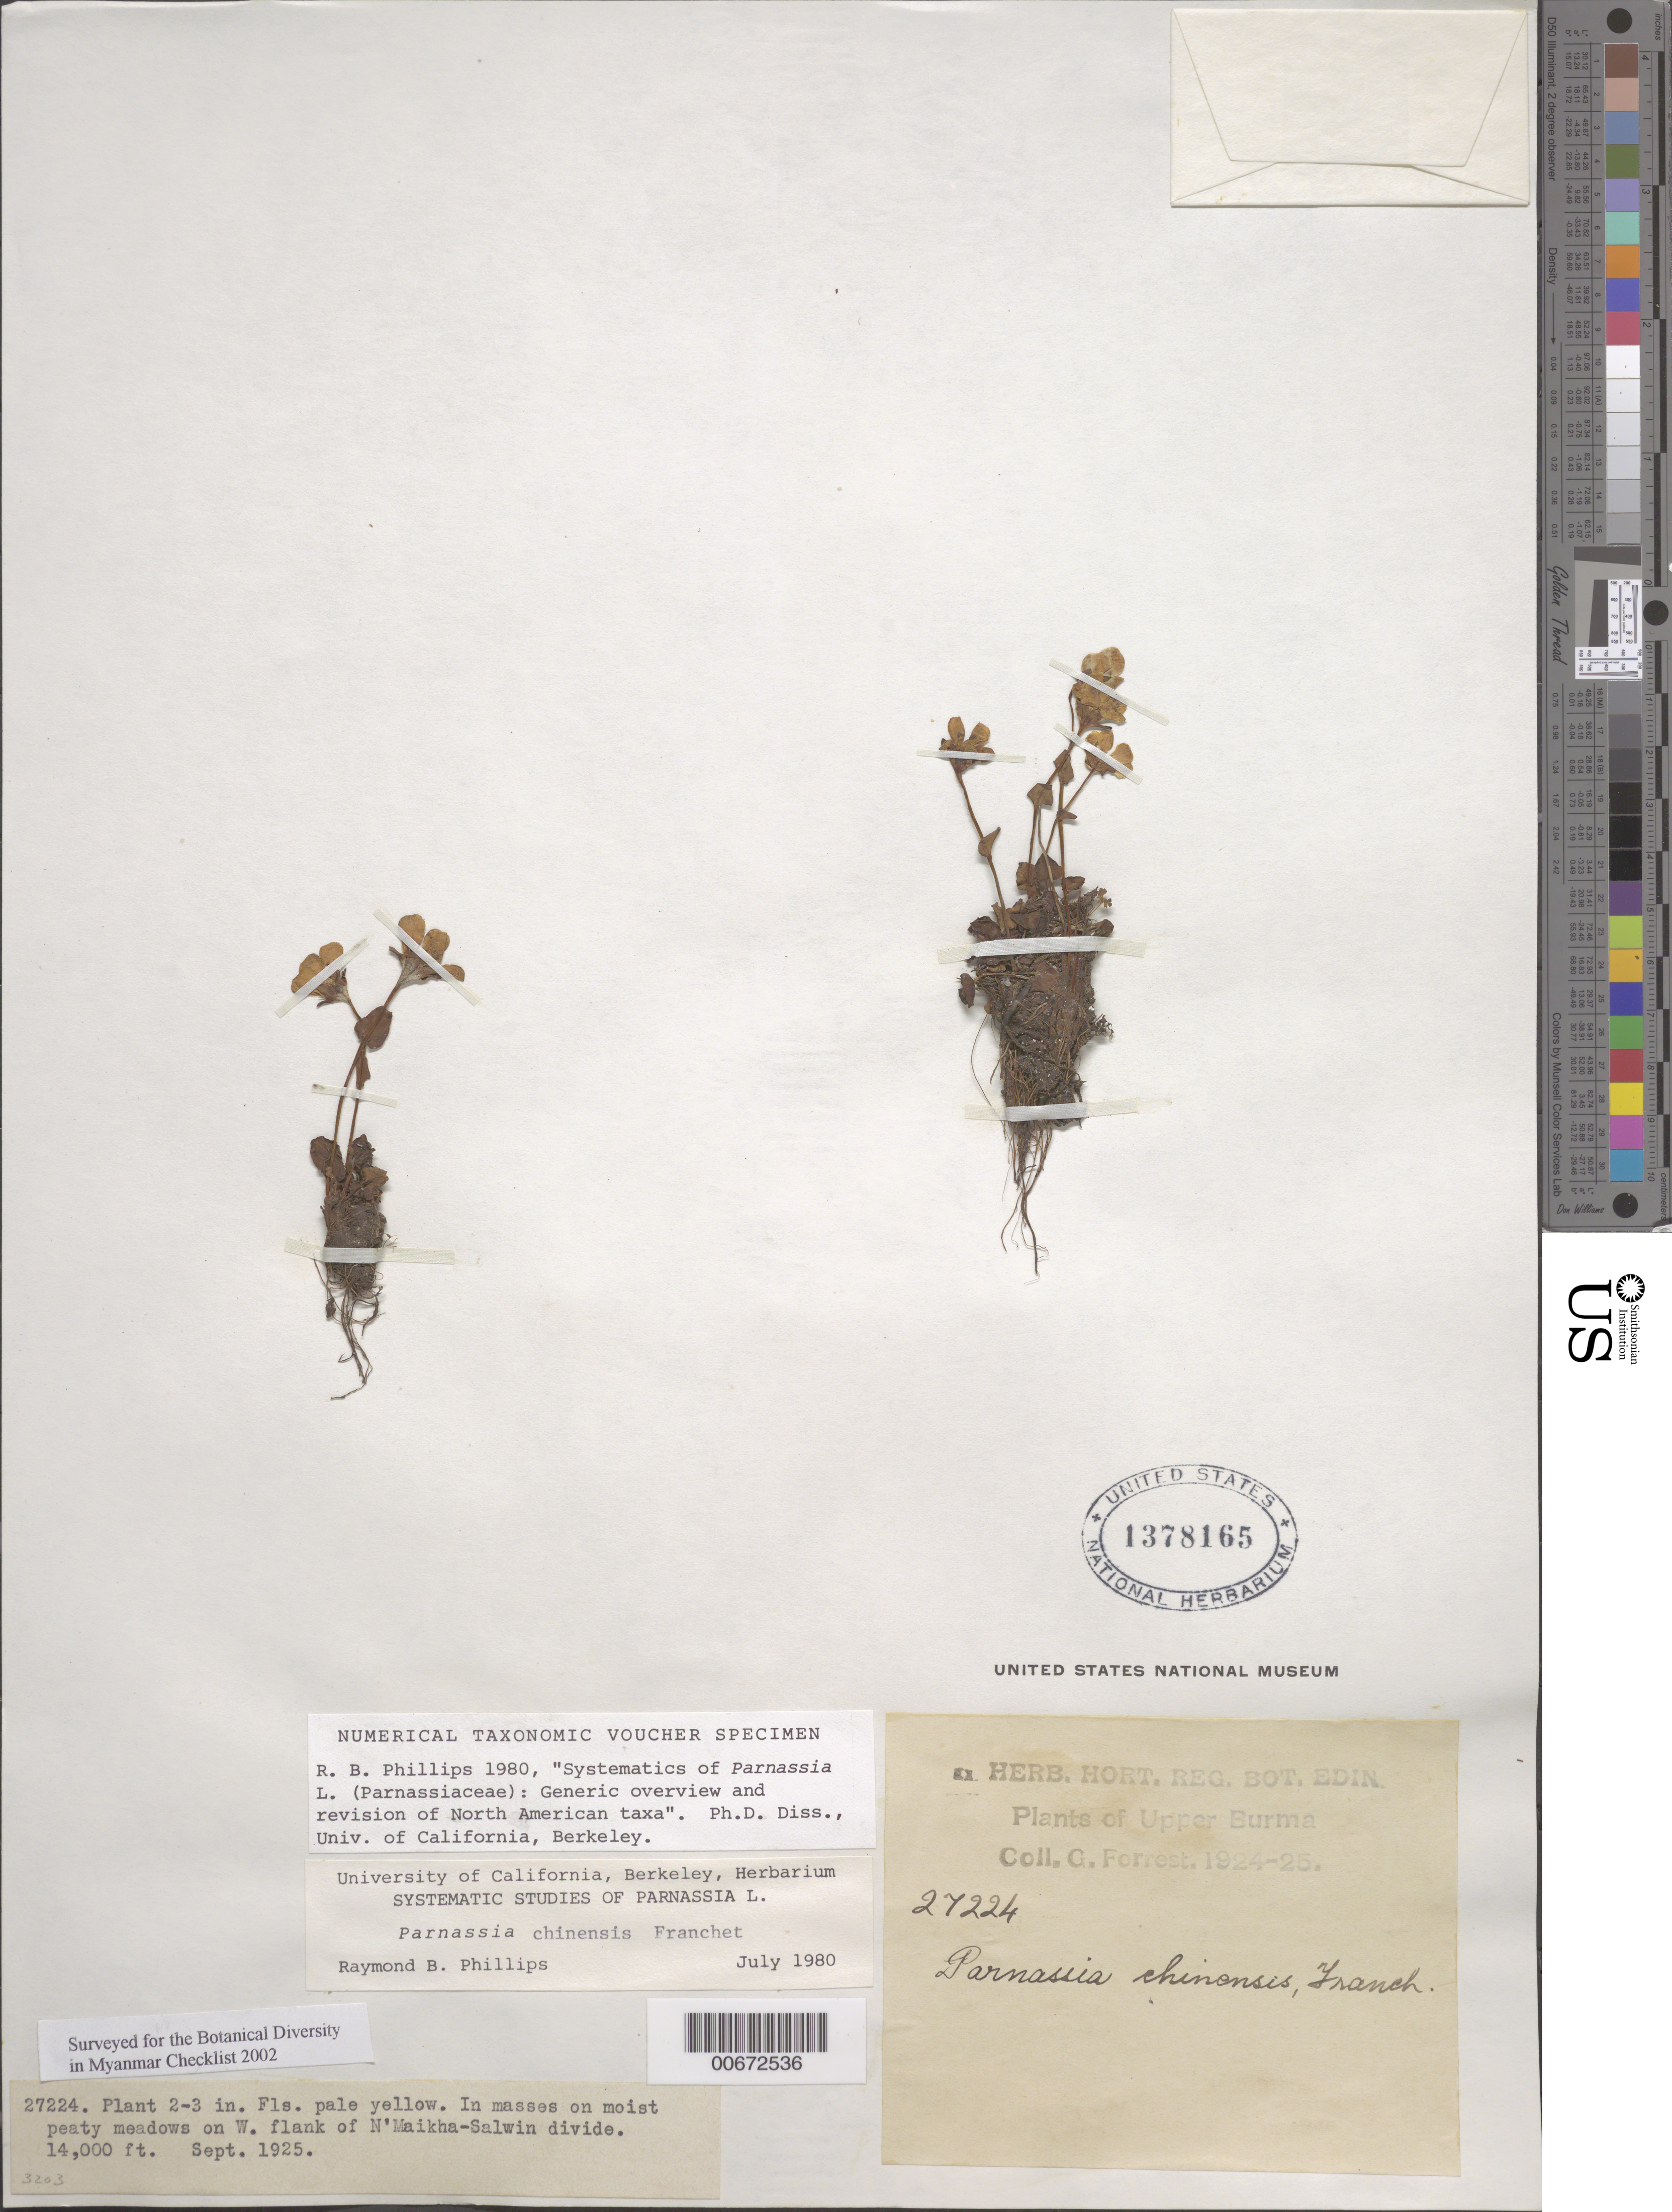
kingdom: Plantae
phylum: Tracheophyta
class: Magnoliopsida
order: Celastrales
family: Parnassiaceae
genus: Parnassia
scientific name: Parnassia chinensis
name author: Franch.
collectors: G. Forrest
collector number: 27244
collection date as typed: Sep 1925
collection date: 1925-09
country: Myanmar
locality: Upper Burma, W flank of N'Maikha-Salwin Divide.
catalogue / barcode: US 1378165